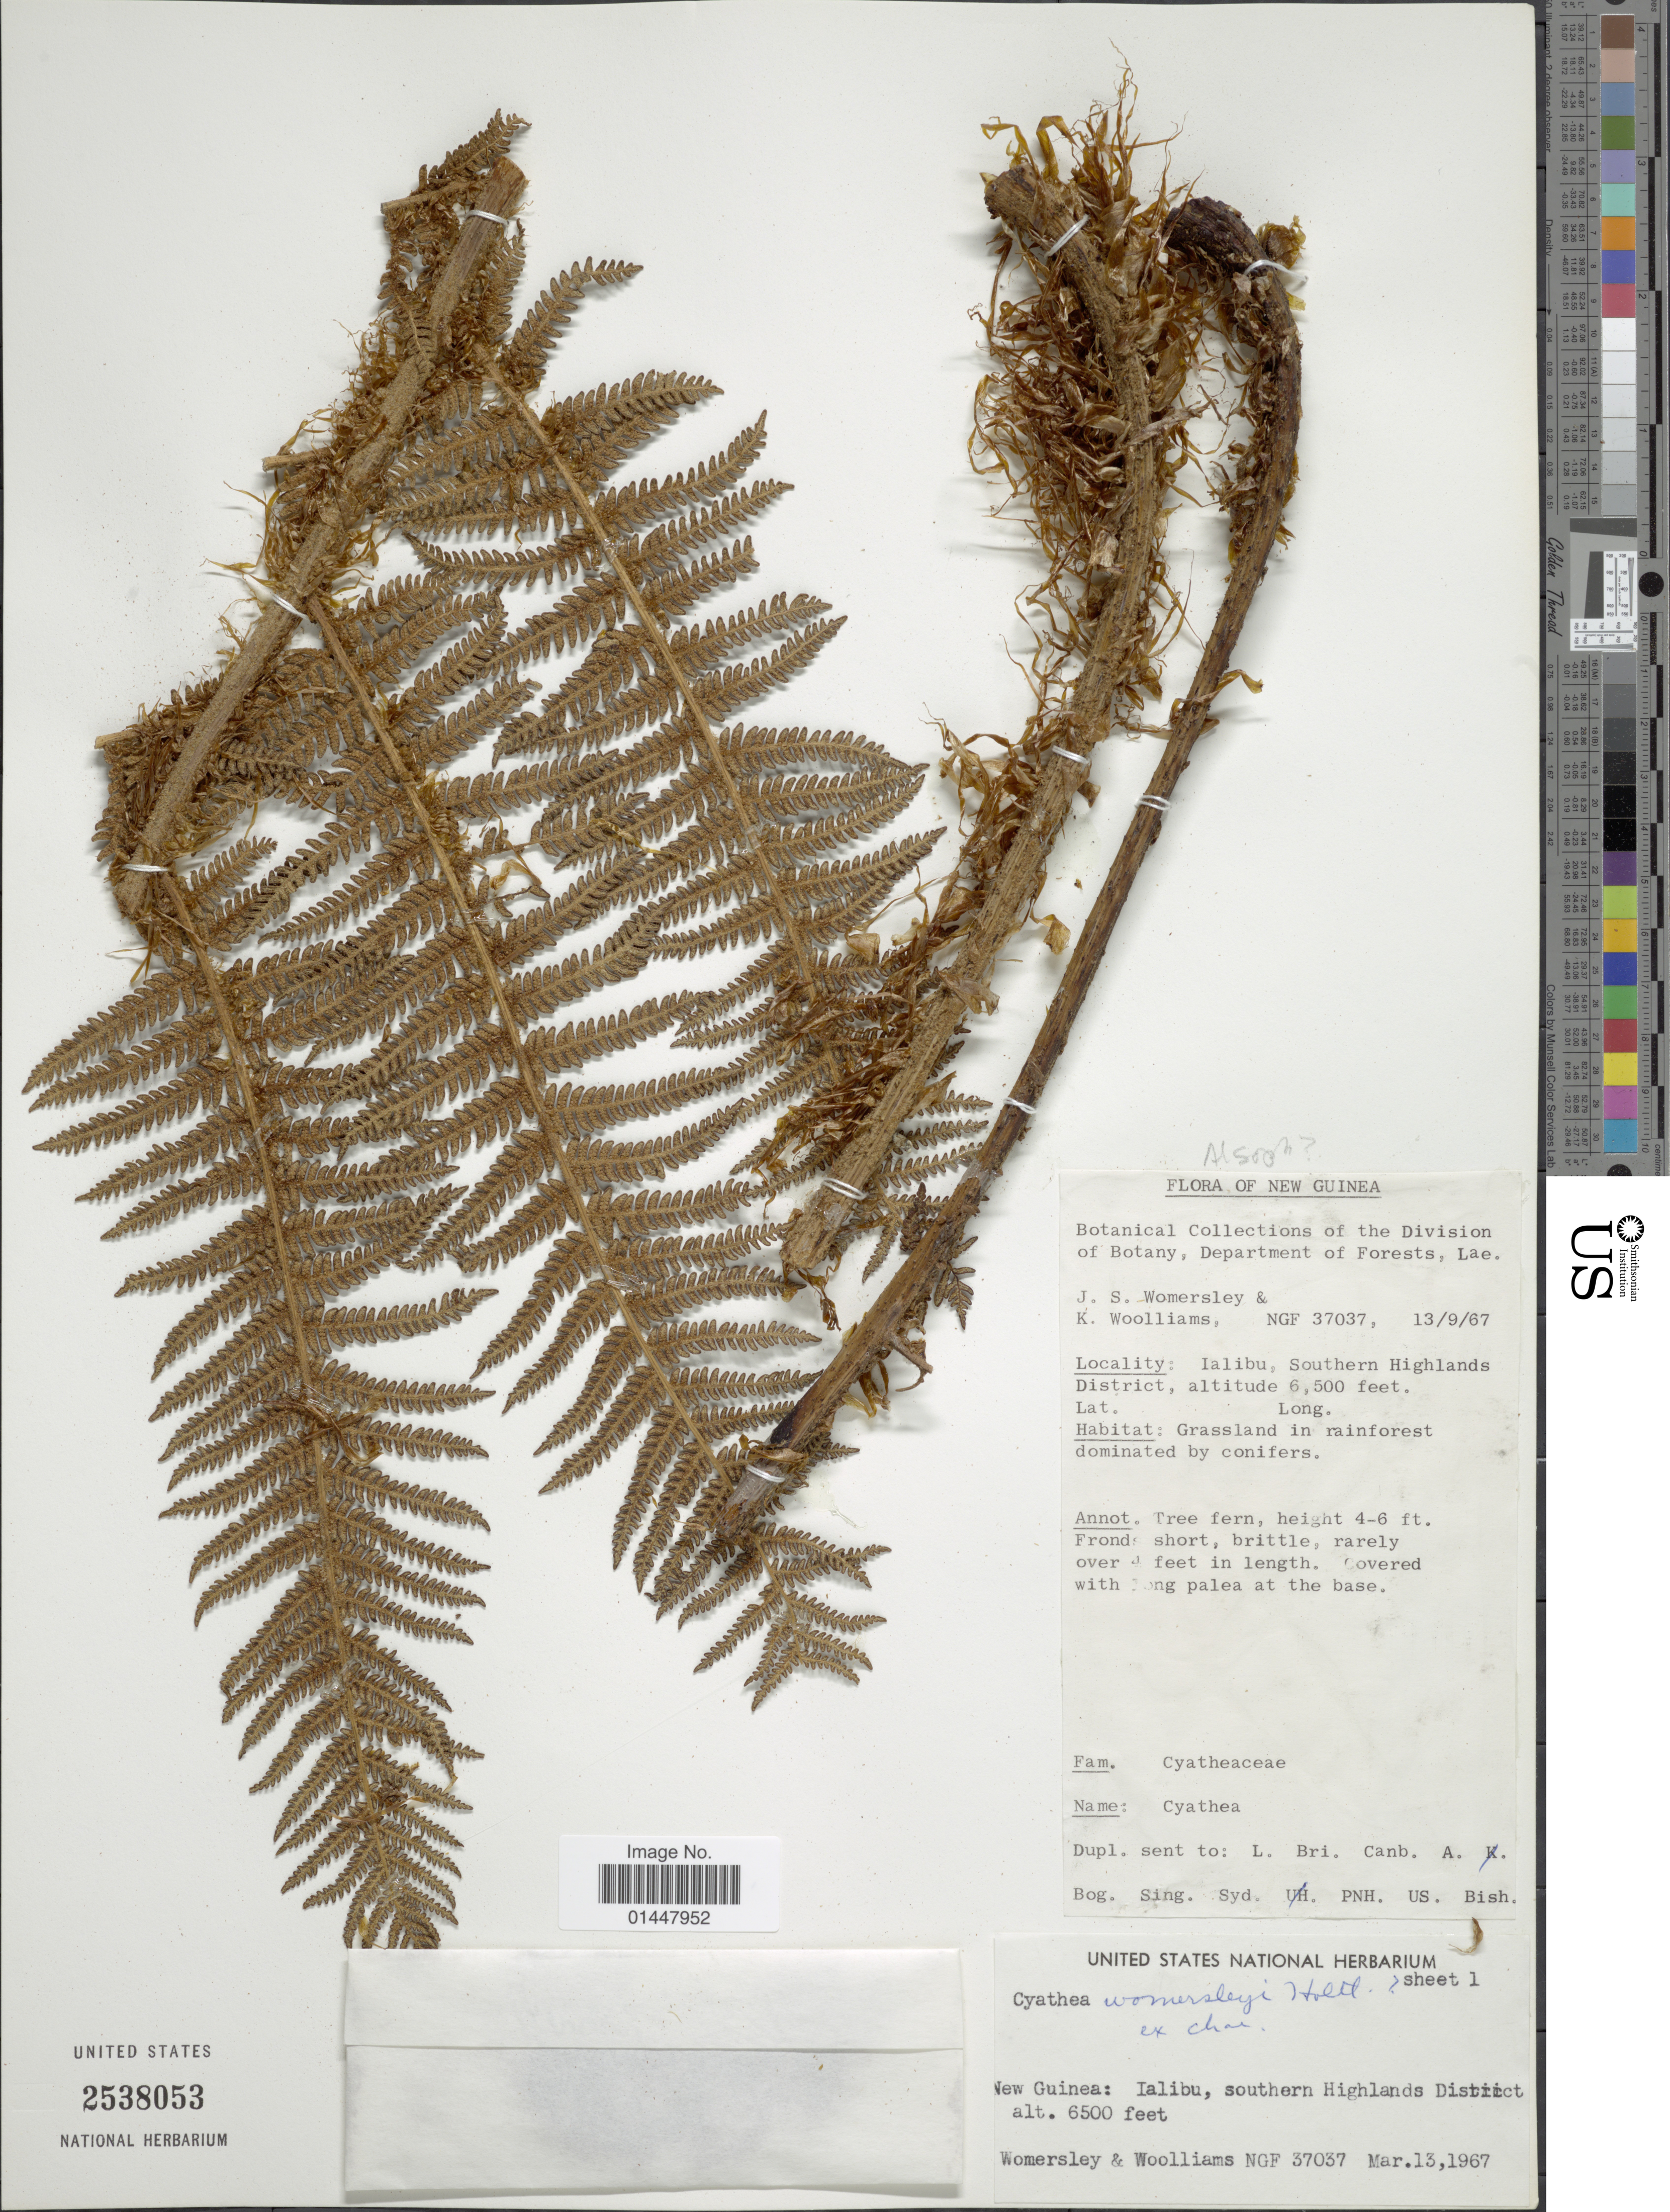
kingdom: Plantae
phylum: Tracheophyta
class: Polypodiopsida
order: Cyatheales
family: Cyatheaceae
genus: Sphaeropteris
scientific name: Sphaeropteris womensleyi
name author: (Holttum)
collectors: J. S. Womersley & K. Woolliams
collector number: NGF 37037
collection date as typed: Transcribed d/m/y: 13/9/67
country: Papua New Guinea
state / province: Southern Highlands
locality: New Guinea, Ialibu, Soutern Highlands District.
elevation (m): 1981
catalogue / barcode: US 2538053